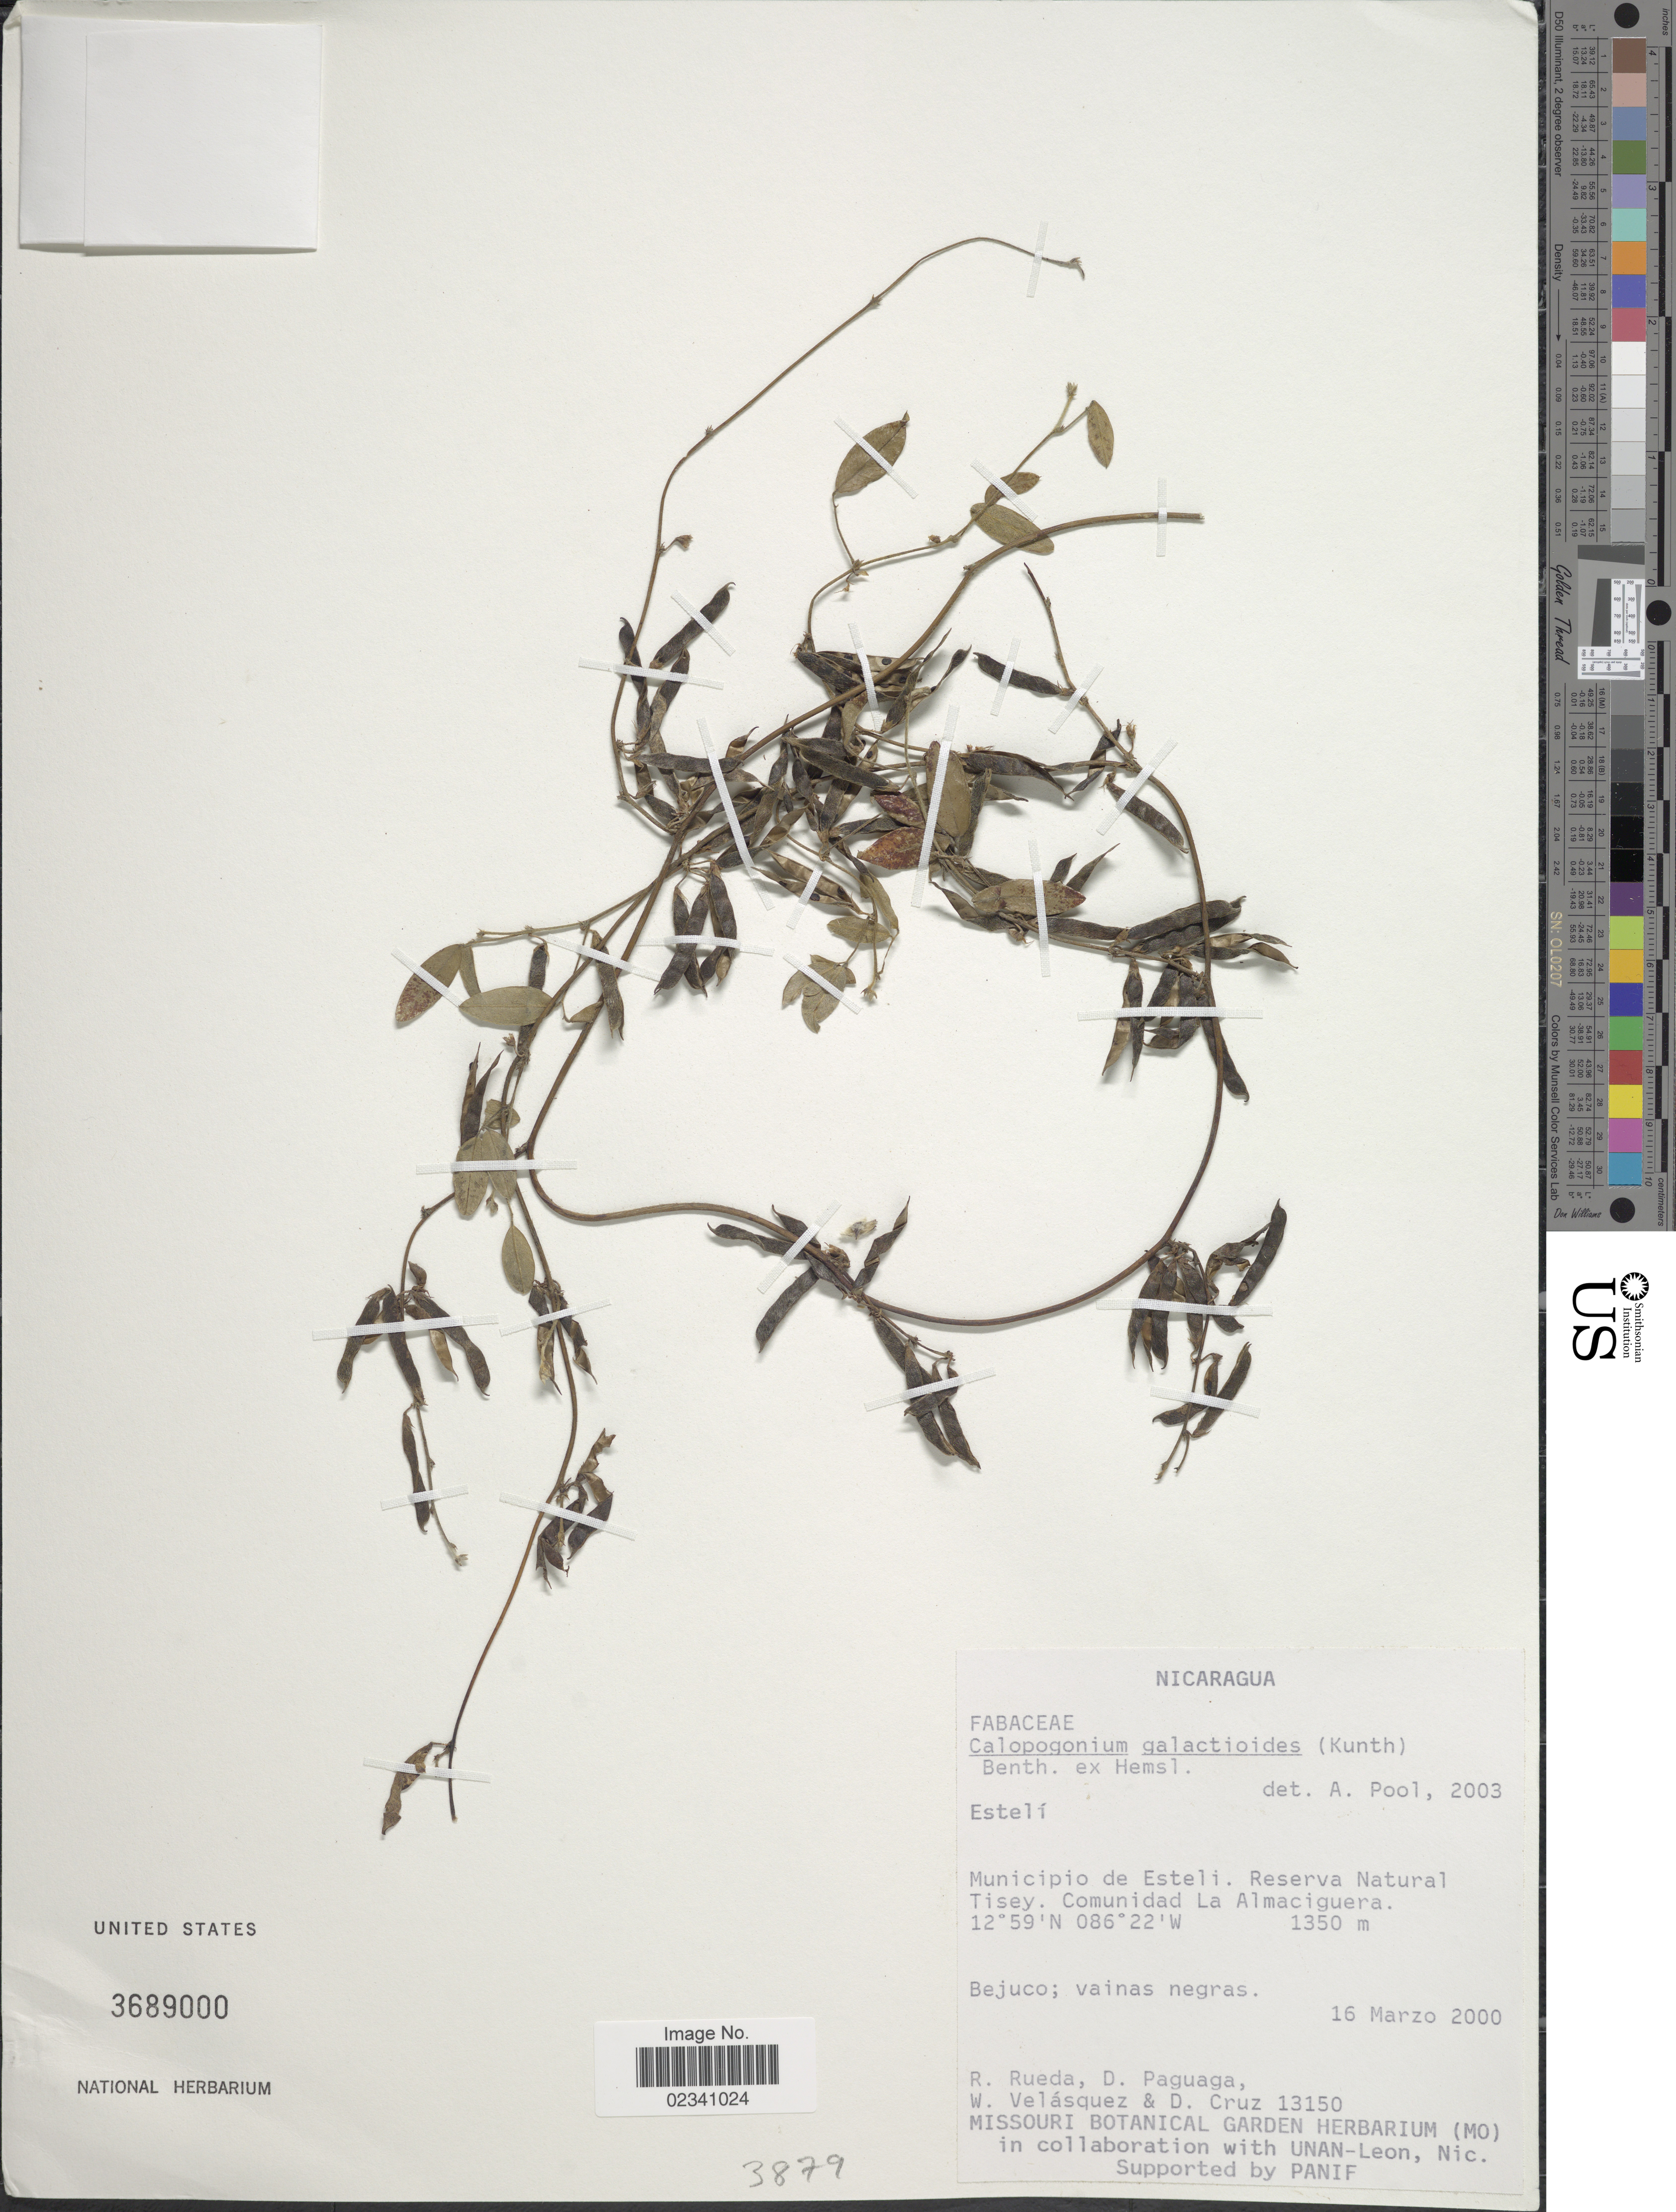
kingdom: Plantae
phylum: Tracheophyta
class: Magnoliopsida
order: Fabales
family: Fabaceae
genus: Calopogonium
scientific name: Calopogonium galactioides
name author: (Kunth) Hemsl.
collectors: R. Rueda, D. Paguaga, W. Velasquez & D. Cruz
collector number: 13150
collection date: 2000-03-16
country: Nicaragua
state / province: Esteli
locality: Esteli, Municipio de Esteli, Reserva Natural Tisey. Comunidad La Almaciguera.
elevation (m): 1350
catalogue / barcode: US 3689000